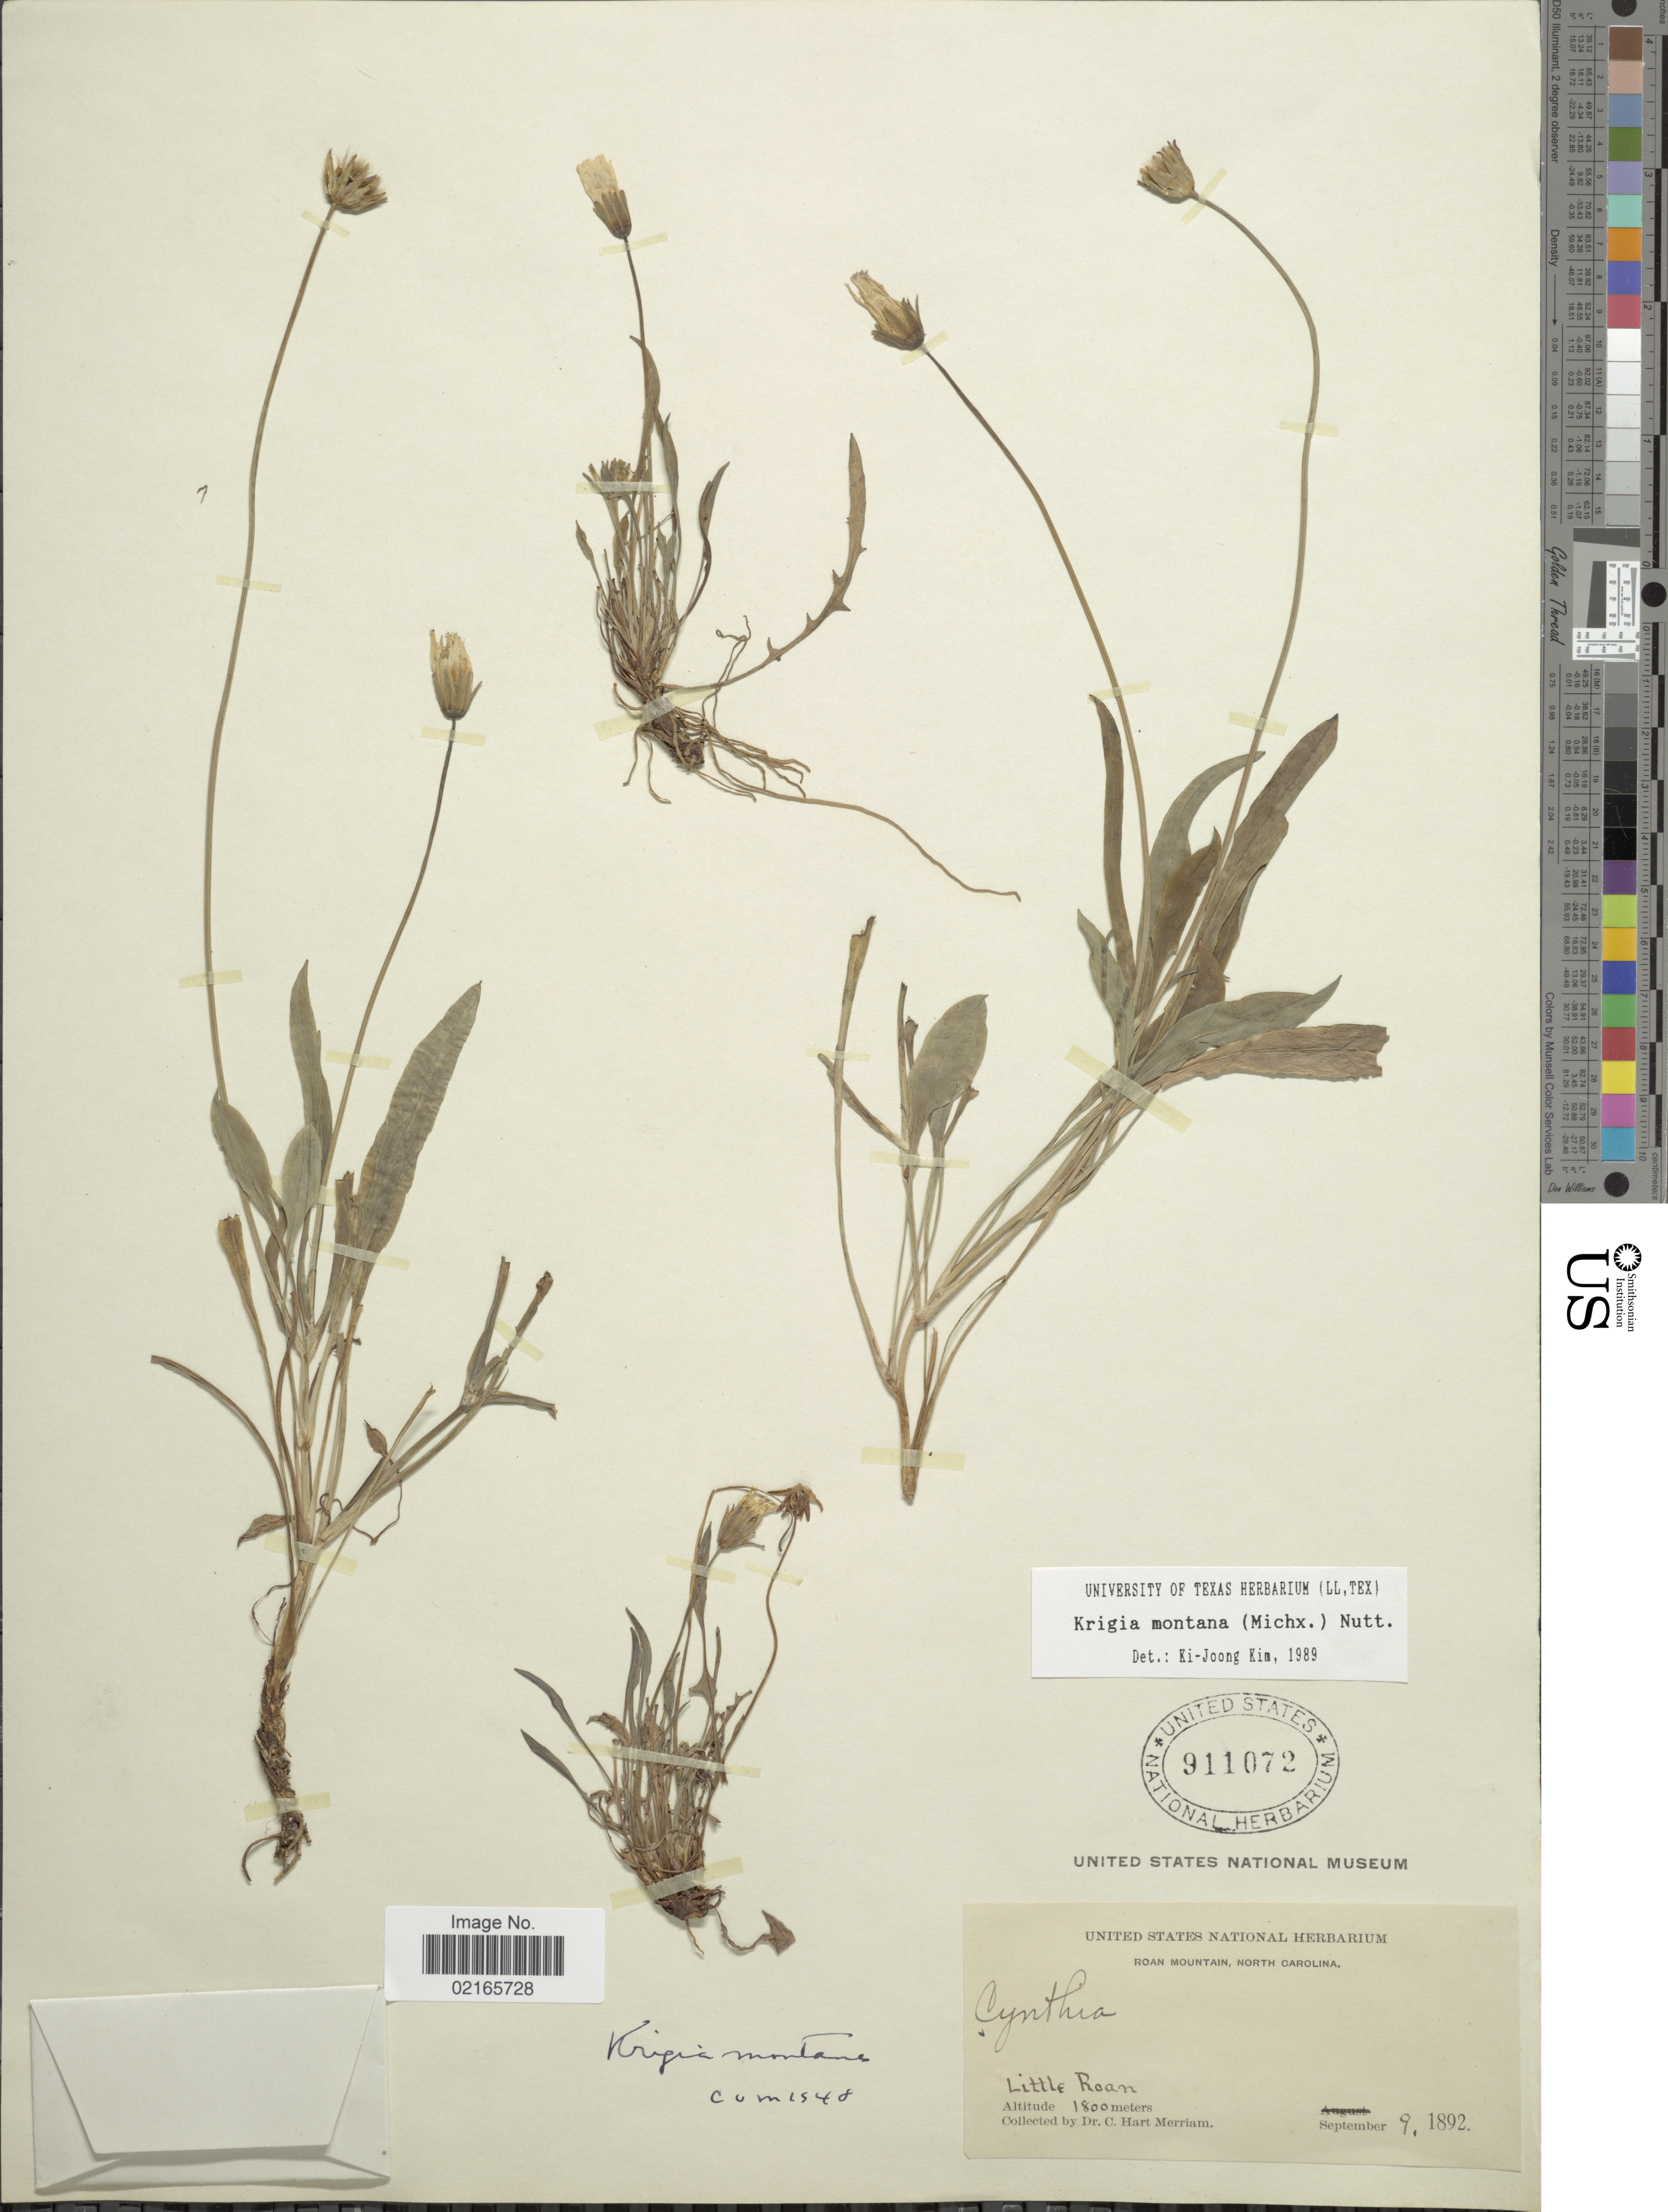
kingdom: Plantae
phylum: Tracheophyta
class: Magnoliopsida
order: Asterales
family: Asteraceae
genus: Krigia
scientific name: Krigia montana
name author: Nutt.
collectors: C. Merriam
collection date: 1892-09-09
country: United States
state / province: North Carolina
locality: Roan Mountain, Little Roan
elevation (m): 1800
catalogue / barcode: US 911072